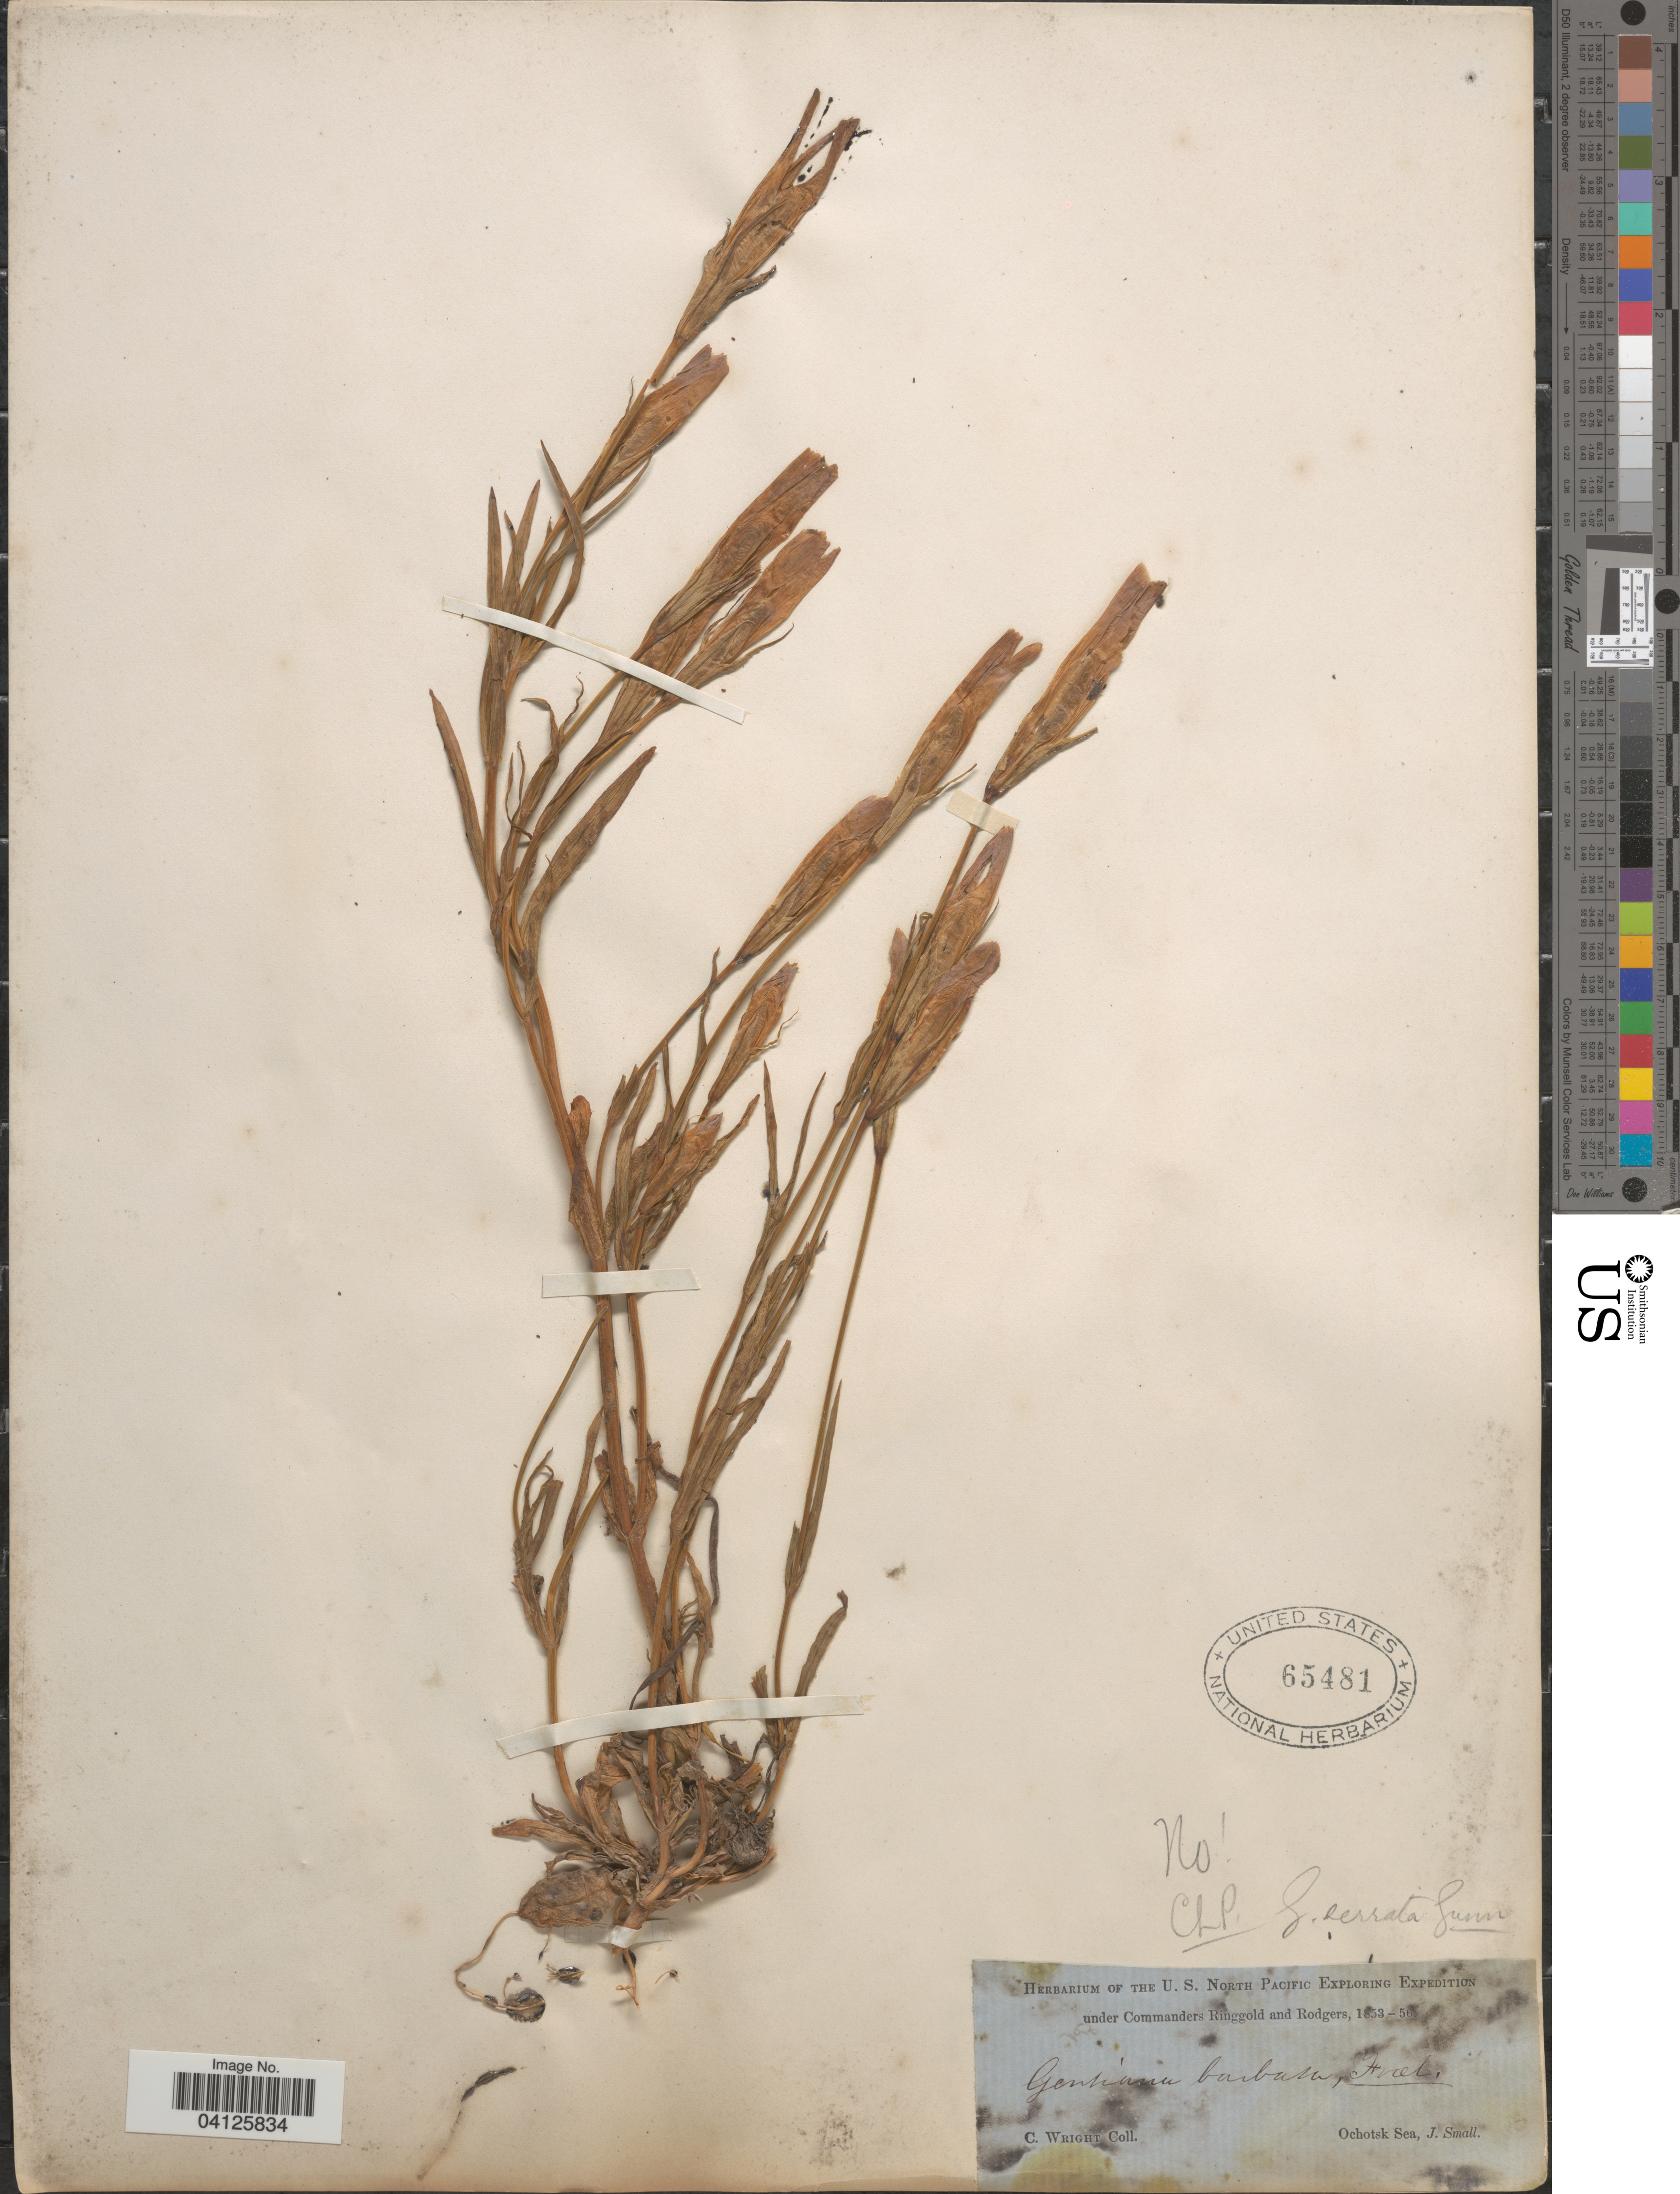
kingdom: Plantae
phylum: Tracheophyta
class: Magnoliopsida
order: Gentianales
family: Gentianaceae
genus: Gentiana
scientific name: Gentiana barbata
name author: Froel.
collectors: C. Wright & J. Small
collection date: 1853/1856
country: Japan/Russian Federation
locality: The U.S. North Pacific Exploring Expedition. Ochotsk Sea.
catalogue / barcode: US 65481